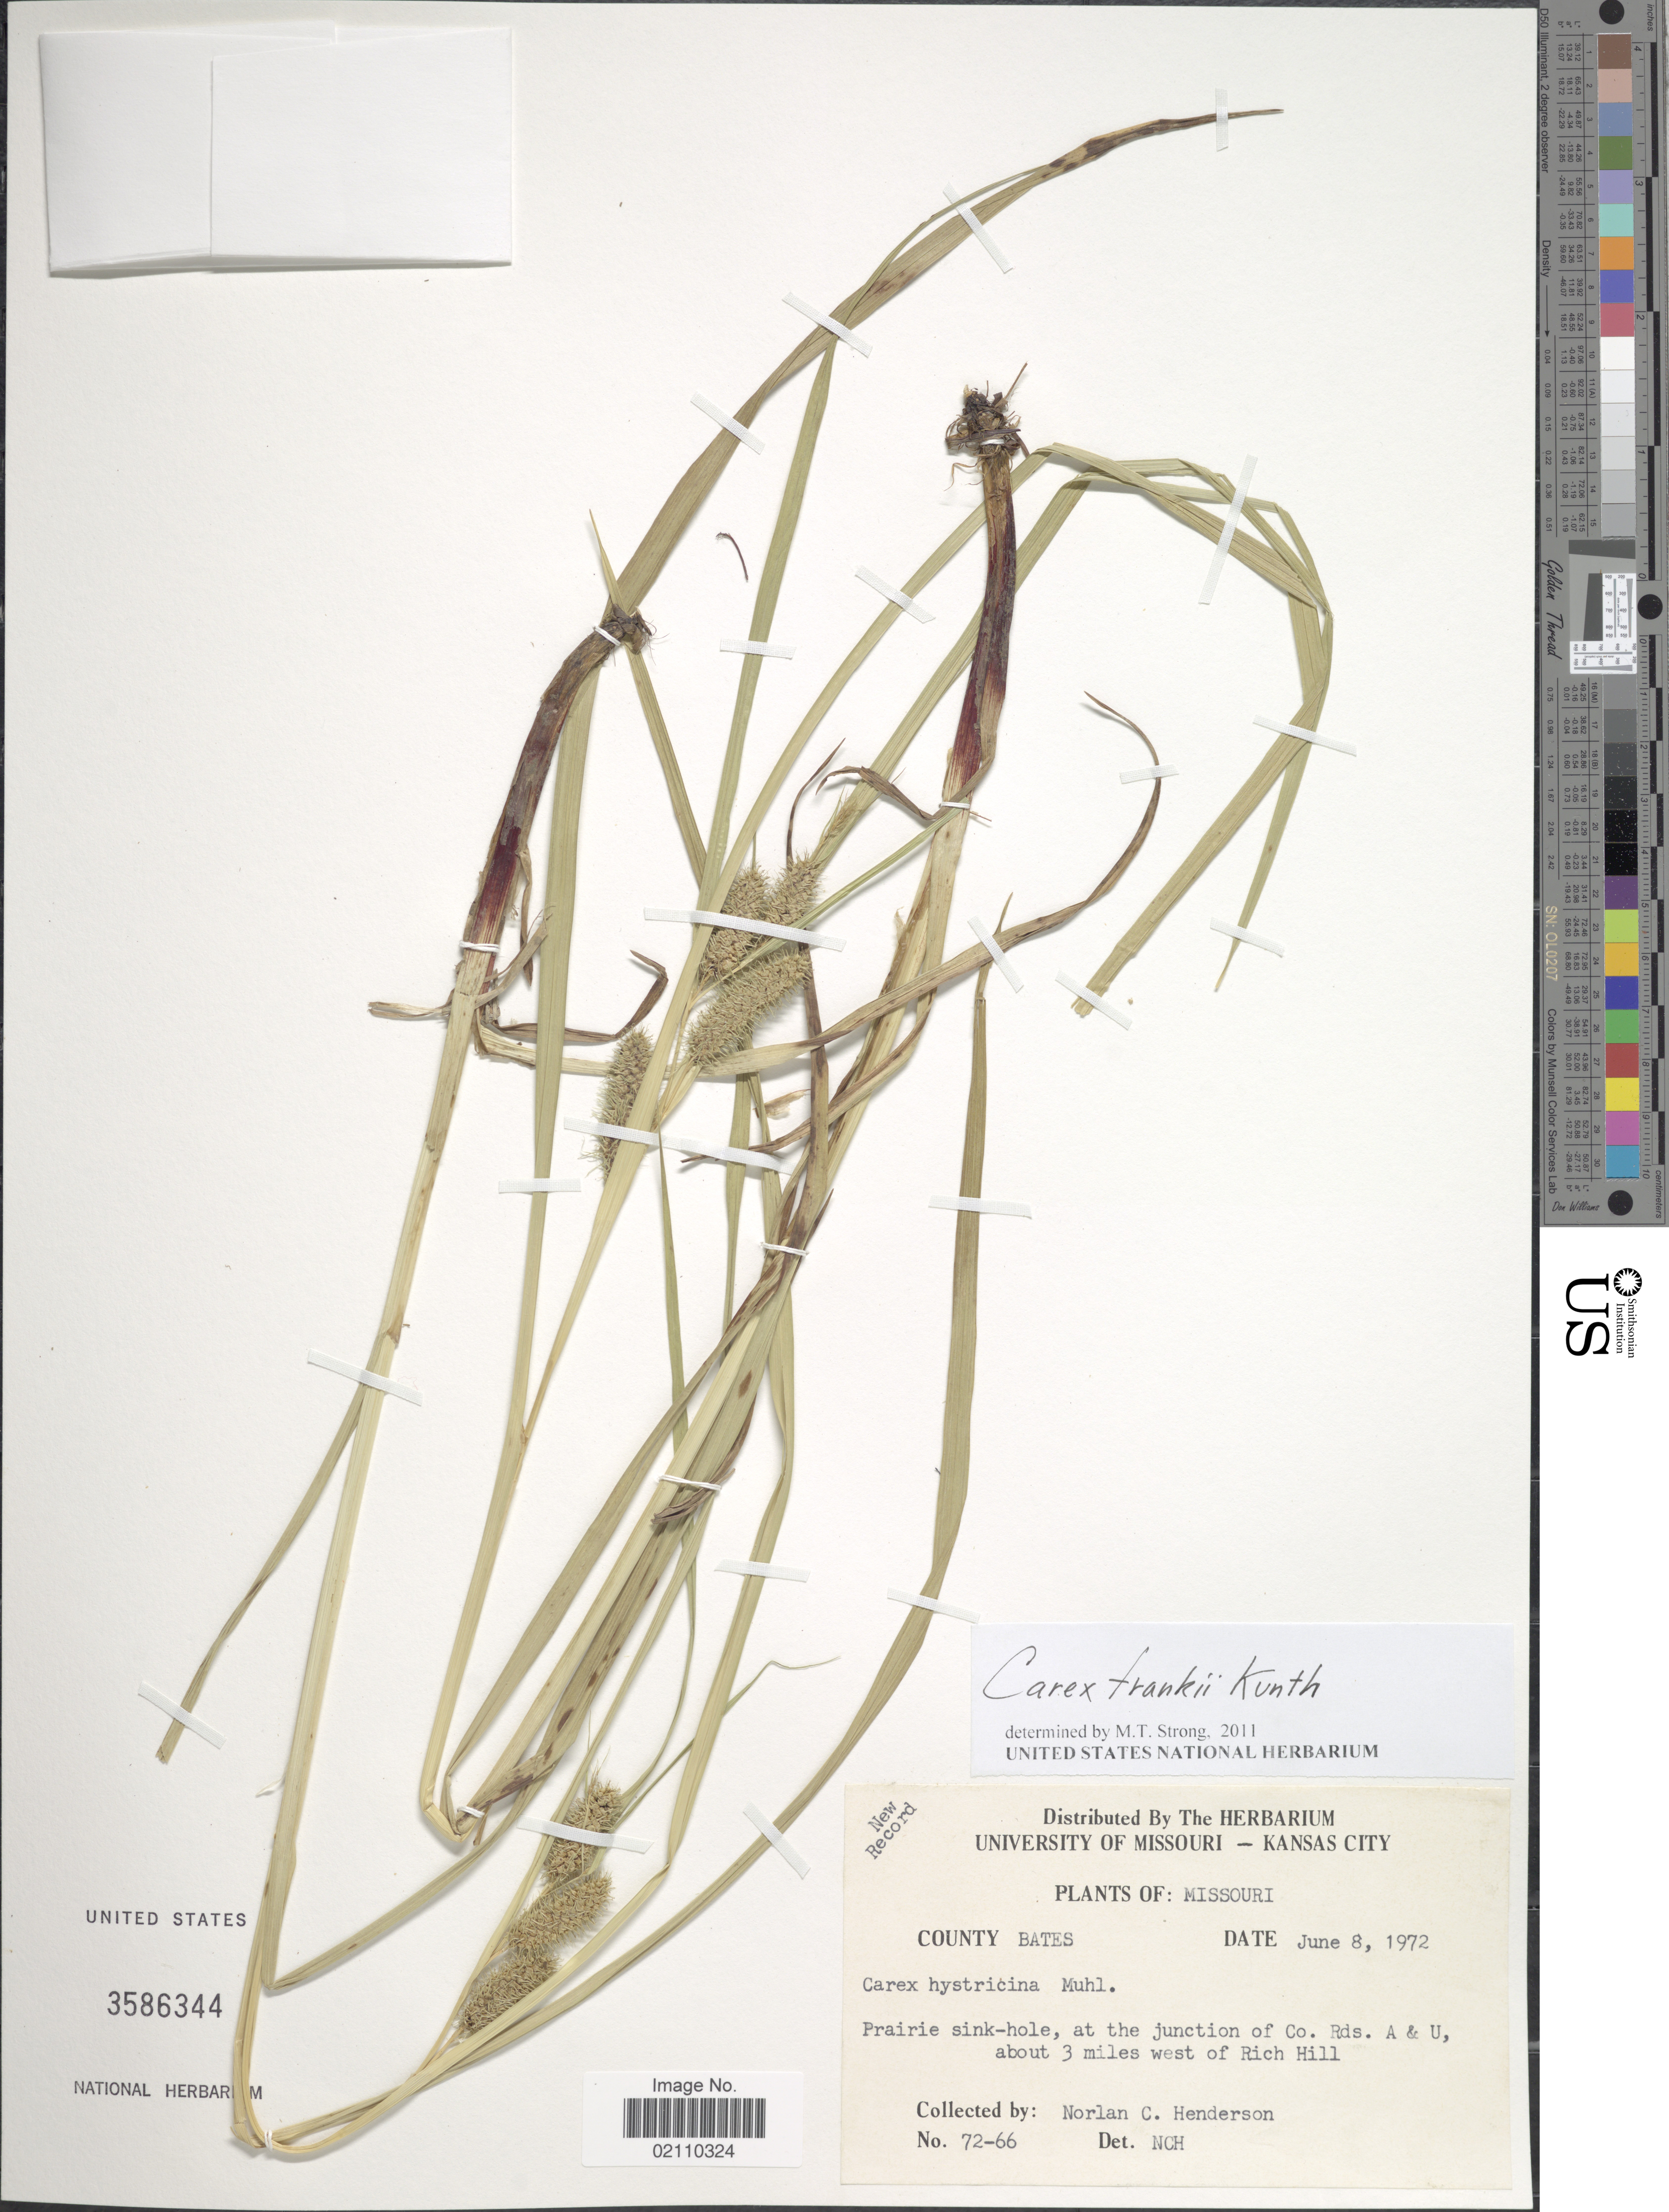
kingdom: Plantae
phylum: Tracheophyta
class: Liliopsida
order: Poales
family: Cyperaceae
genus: Carex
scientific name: Carex frankii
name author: Kunth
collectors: N. C. Henderson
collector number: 72-66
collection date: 1972-06-08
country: United States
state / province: Missouri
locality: County Bates, prairie sink-hole, at the junction of Co. Rds. A&U, about 3 miles west of Rich Hill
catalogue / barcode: US 3586344